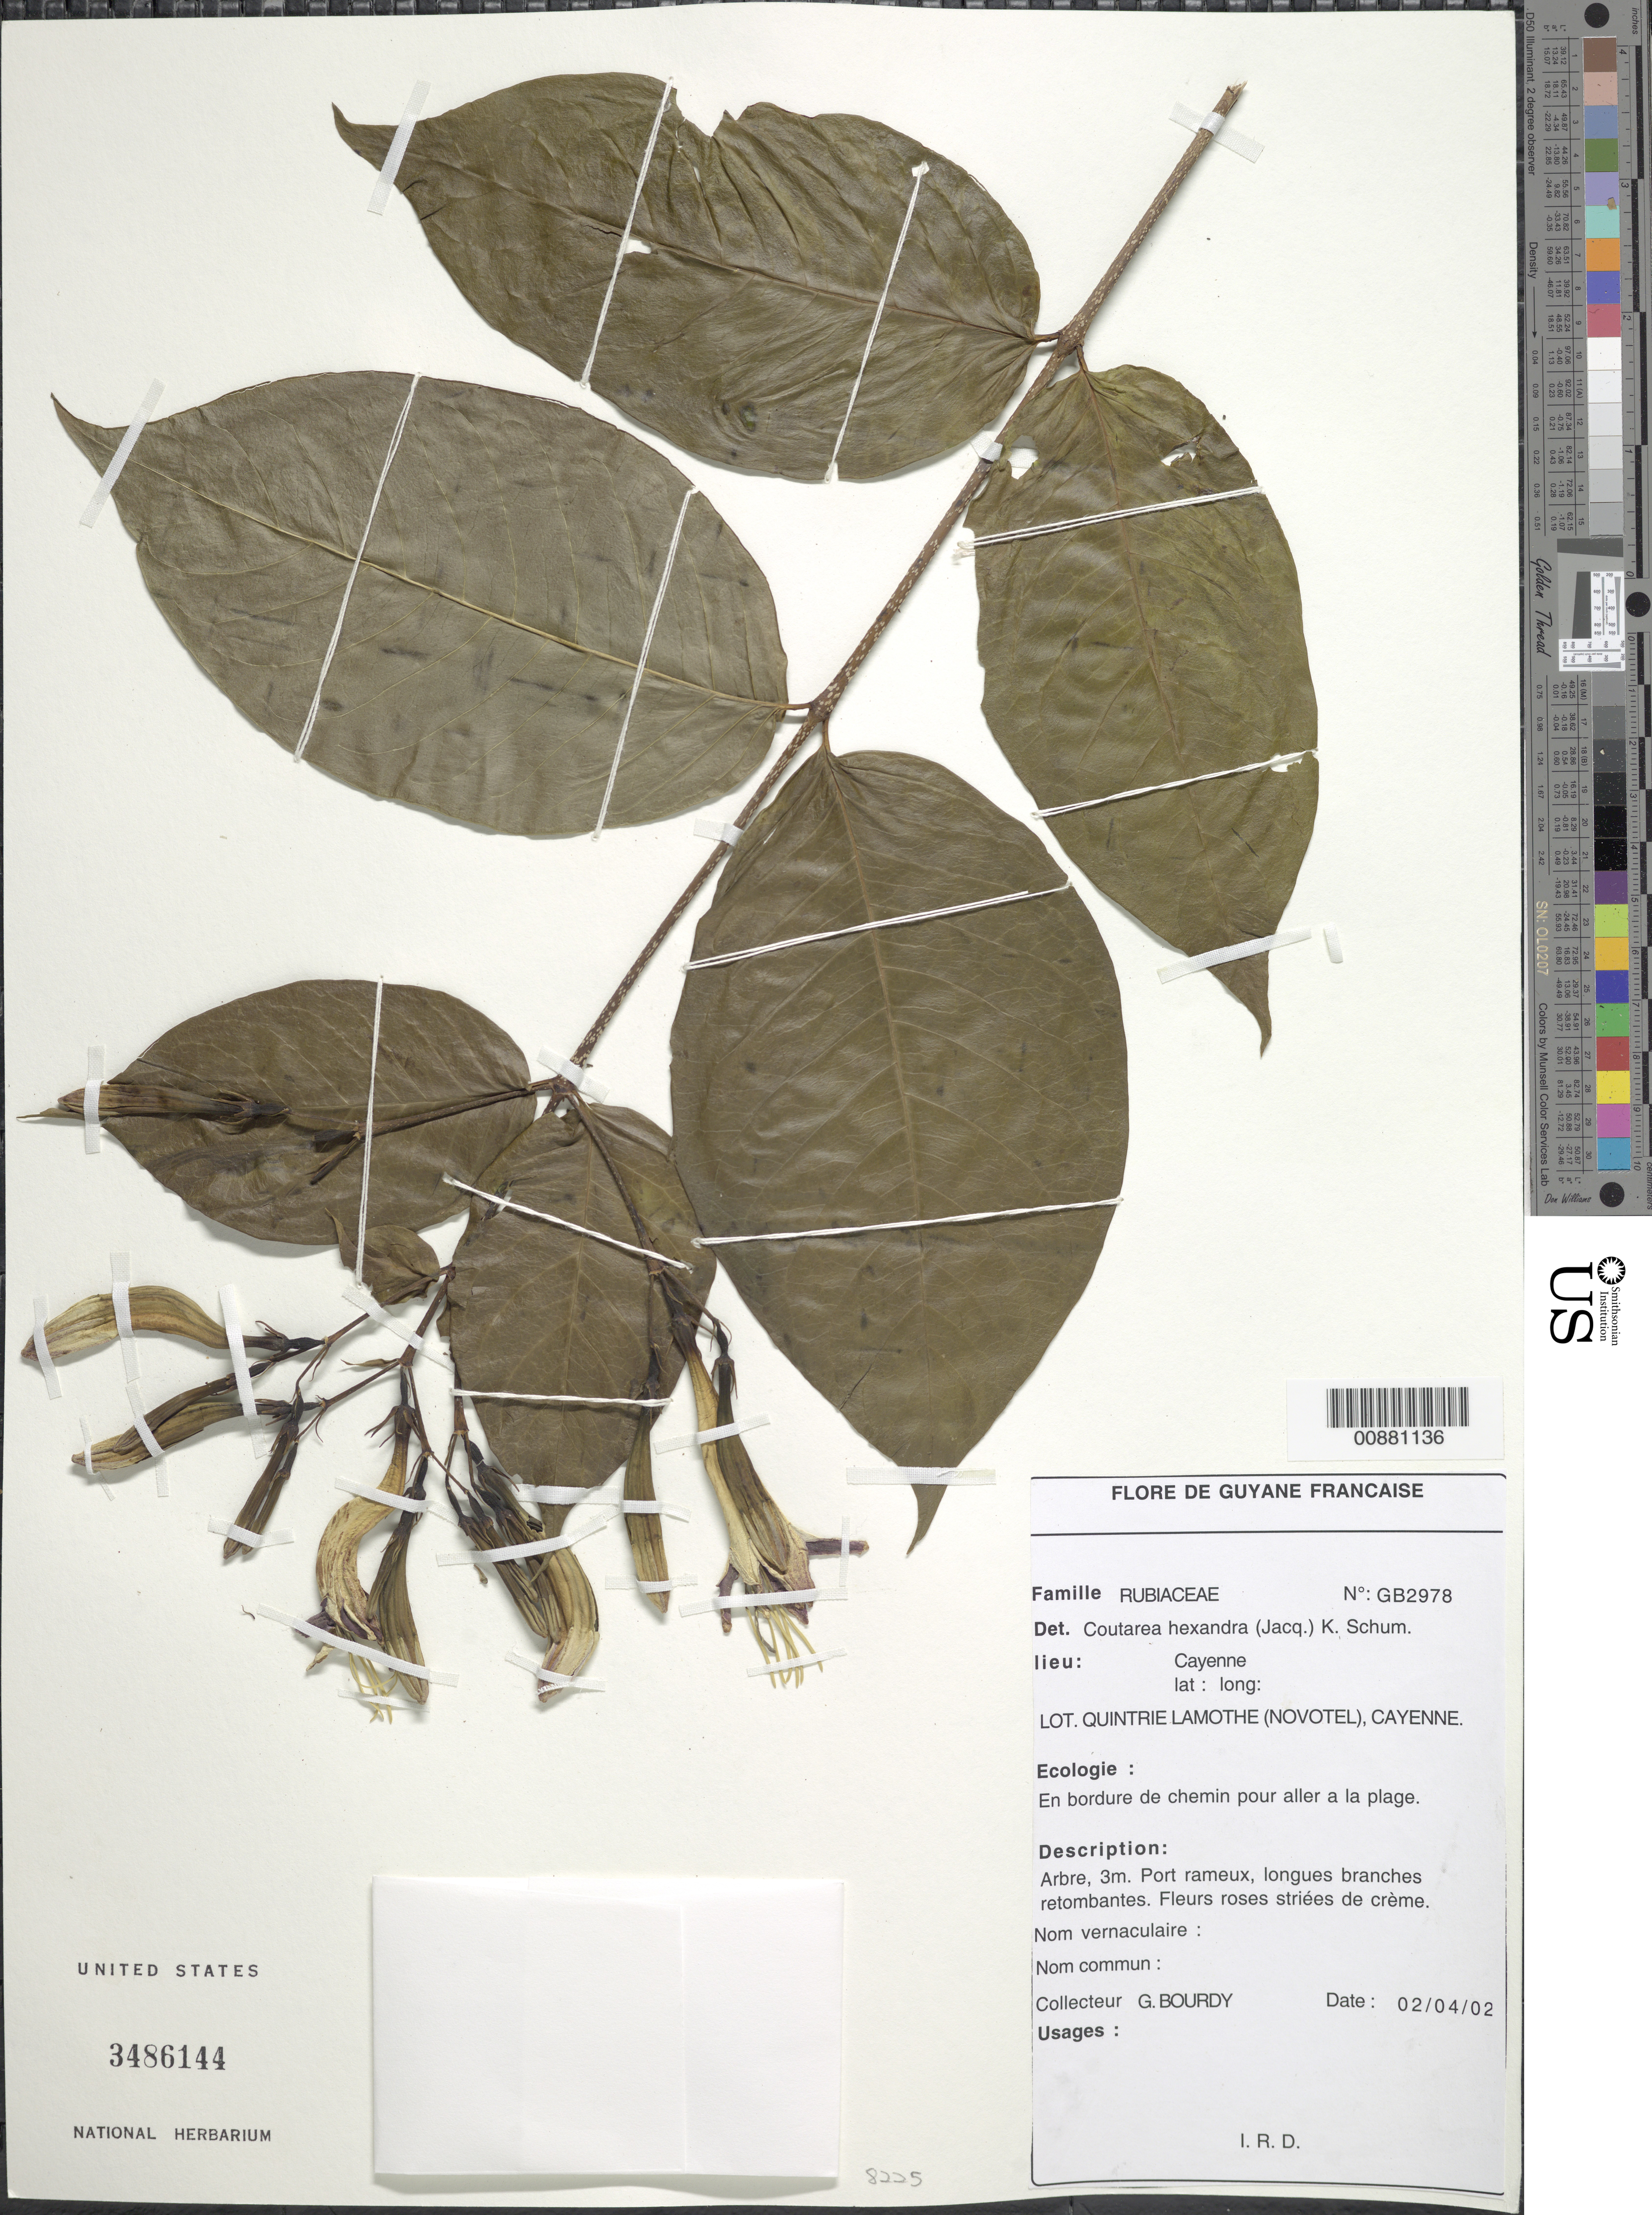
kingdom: Plantae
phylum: Tracheophyta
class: Magnoliopsida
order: Gentianales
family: Rubiaceae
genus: Coutarea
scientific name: Coutarea hexandra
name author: (Jacq.) K. Schum.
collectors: G. Bourdy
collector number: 2978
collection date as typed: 2-Apr-02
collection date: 2002-04-02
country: French Guiana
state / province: Cayenne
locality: Cayenne, Lot. Quintrie Lamote, (Novotel)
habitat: Bordure de chemin pour aller a la plage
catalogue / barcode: US 3486144